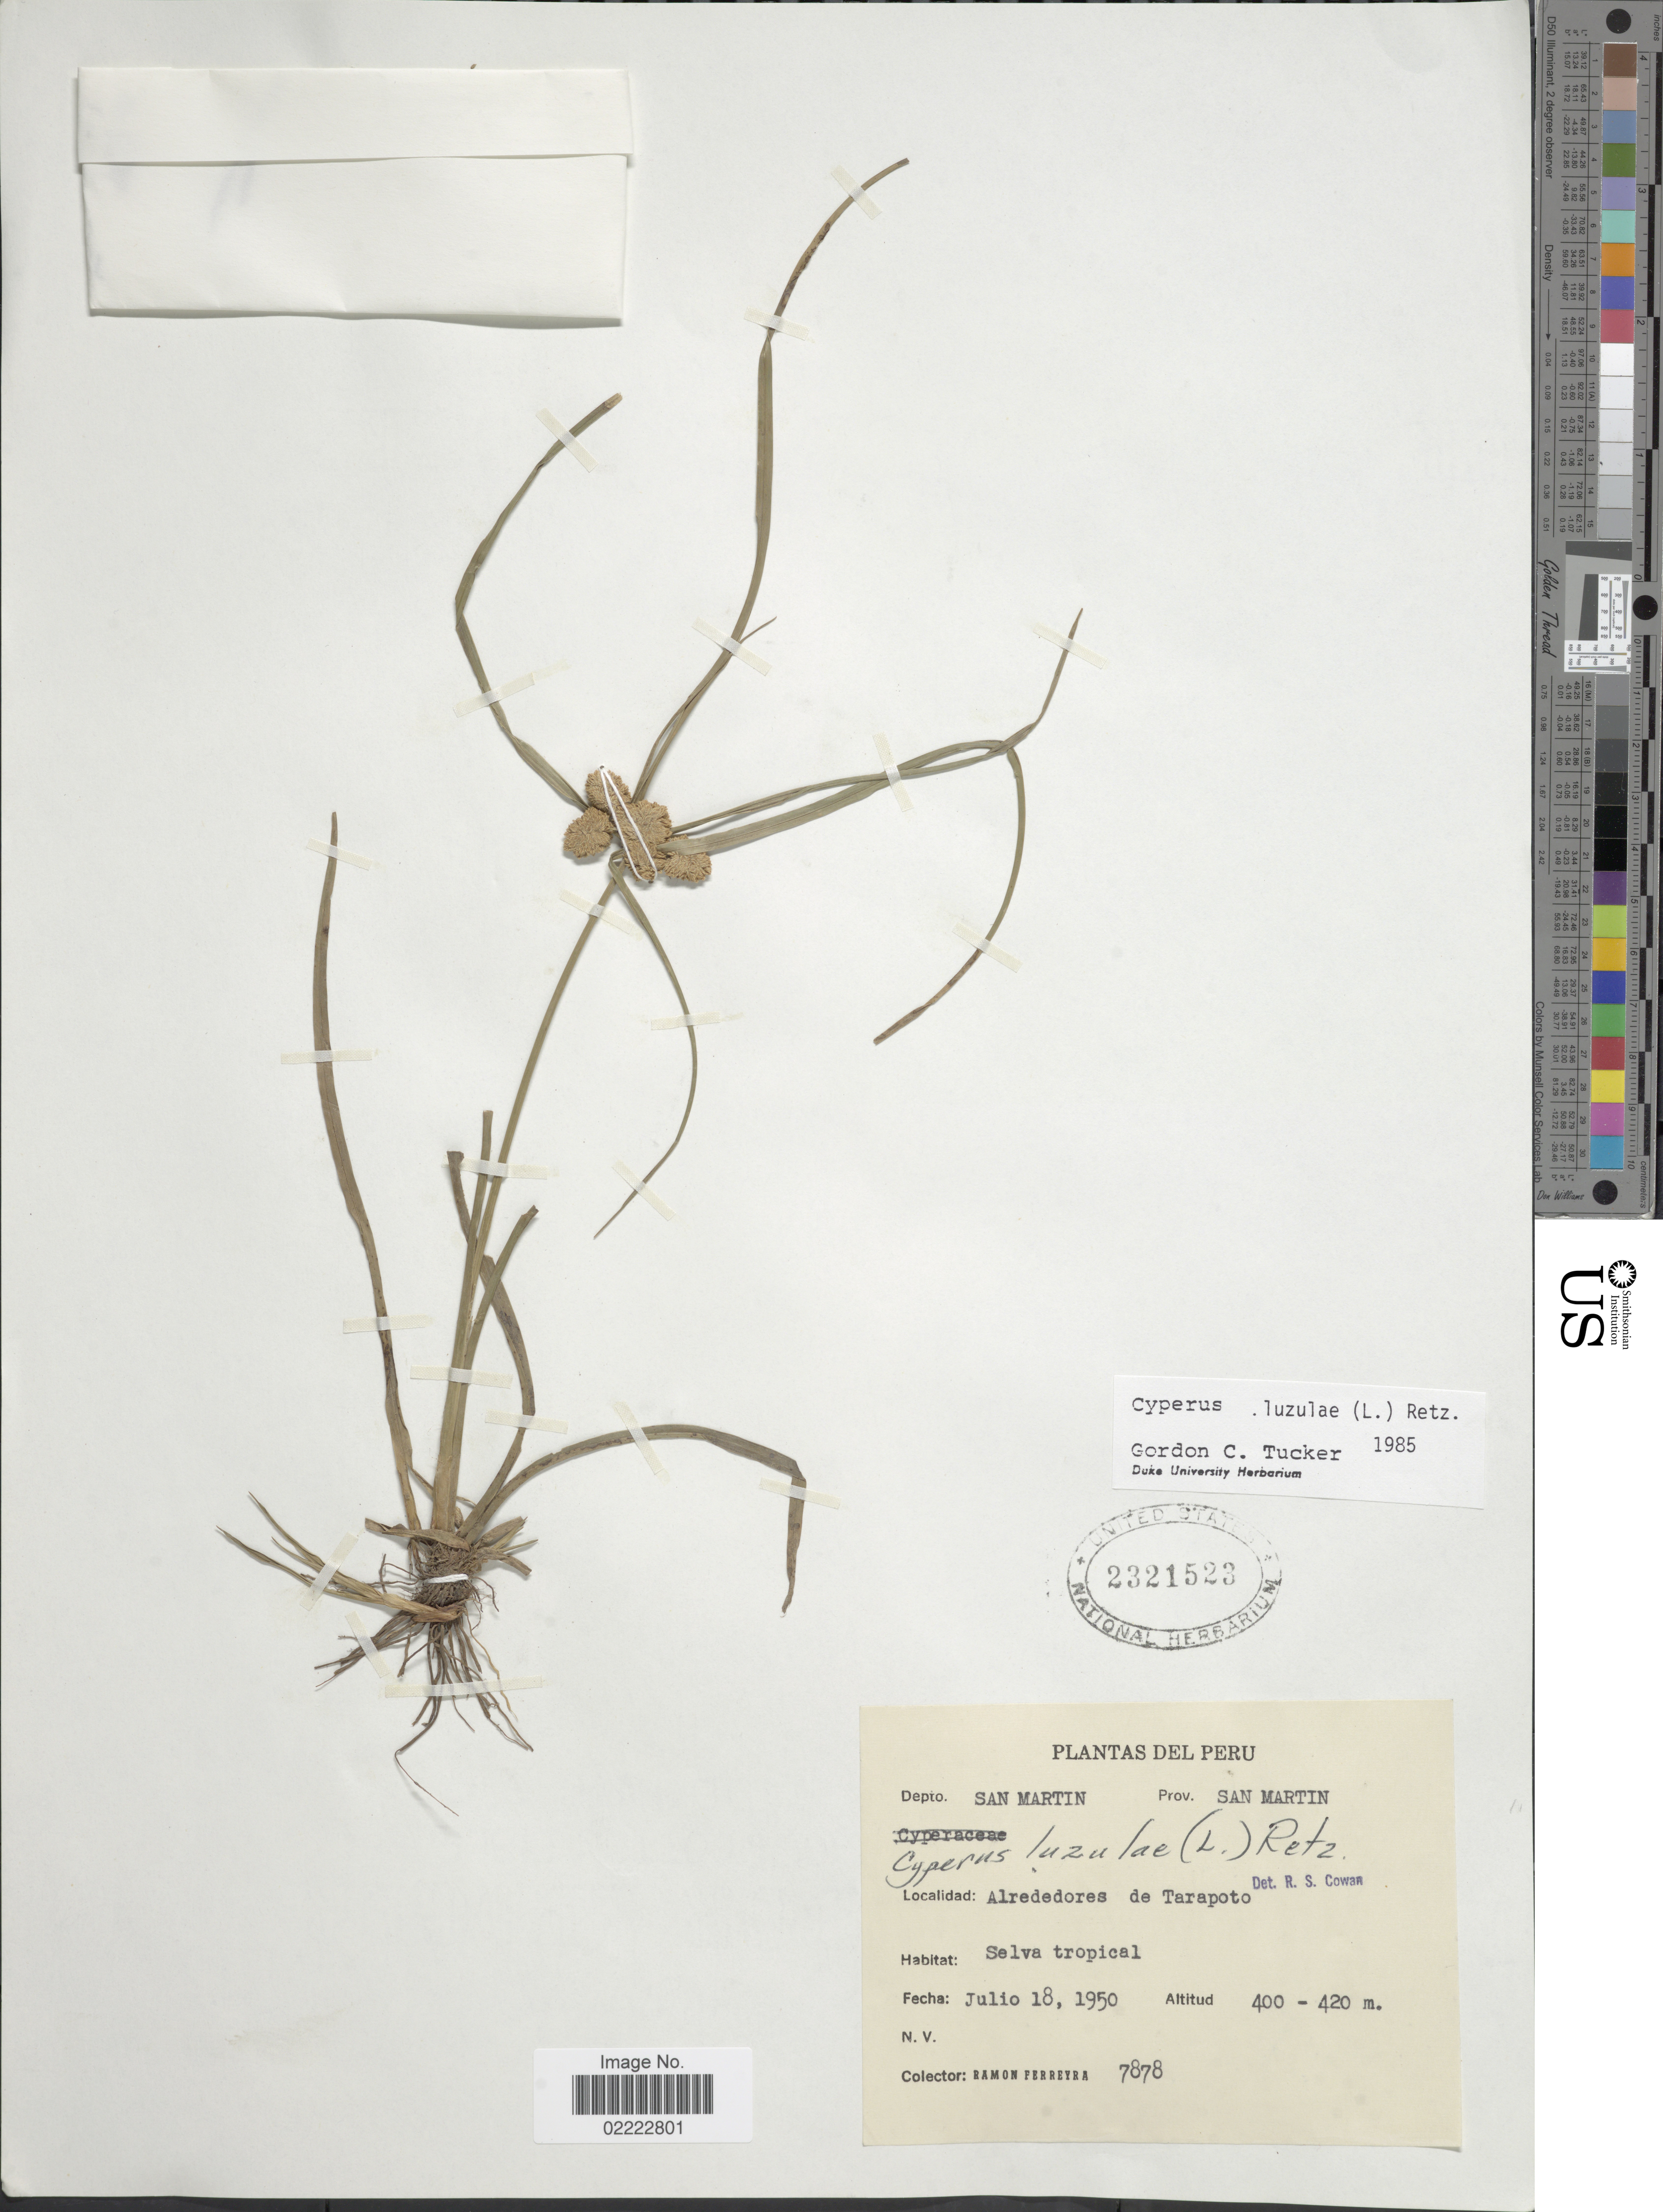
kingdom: Plantae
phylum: Tracheophyta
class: Liliopsida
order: Poales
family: Cyperaceae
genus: Cyperus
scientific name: Cyperus luzulae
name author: (L.) Rottb. ex Retz.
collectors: R. A. Ferreyra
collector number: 7878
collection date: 1950-07-18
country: Peru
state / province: San Martín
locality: Depto. San Martin, Prov. San Martin, Alrededores de Tarapoto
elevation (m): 400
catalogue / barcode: US 2321523